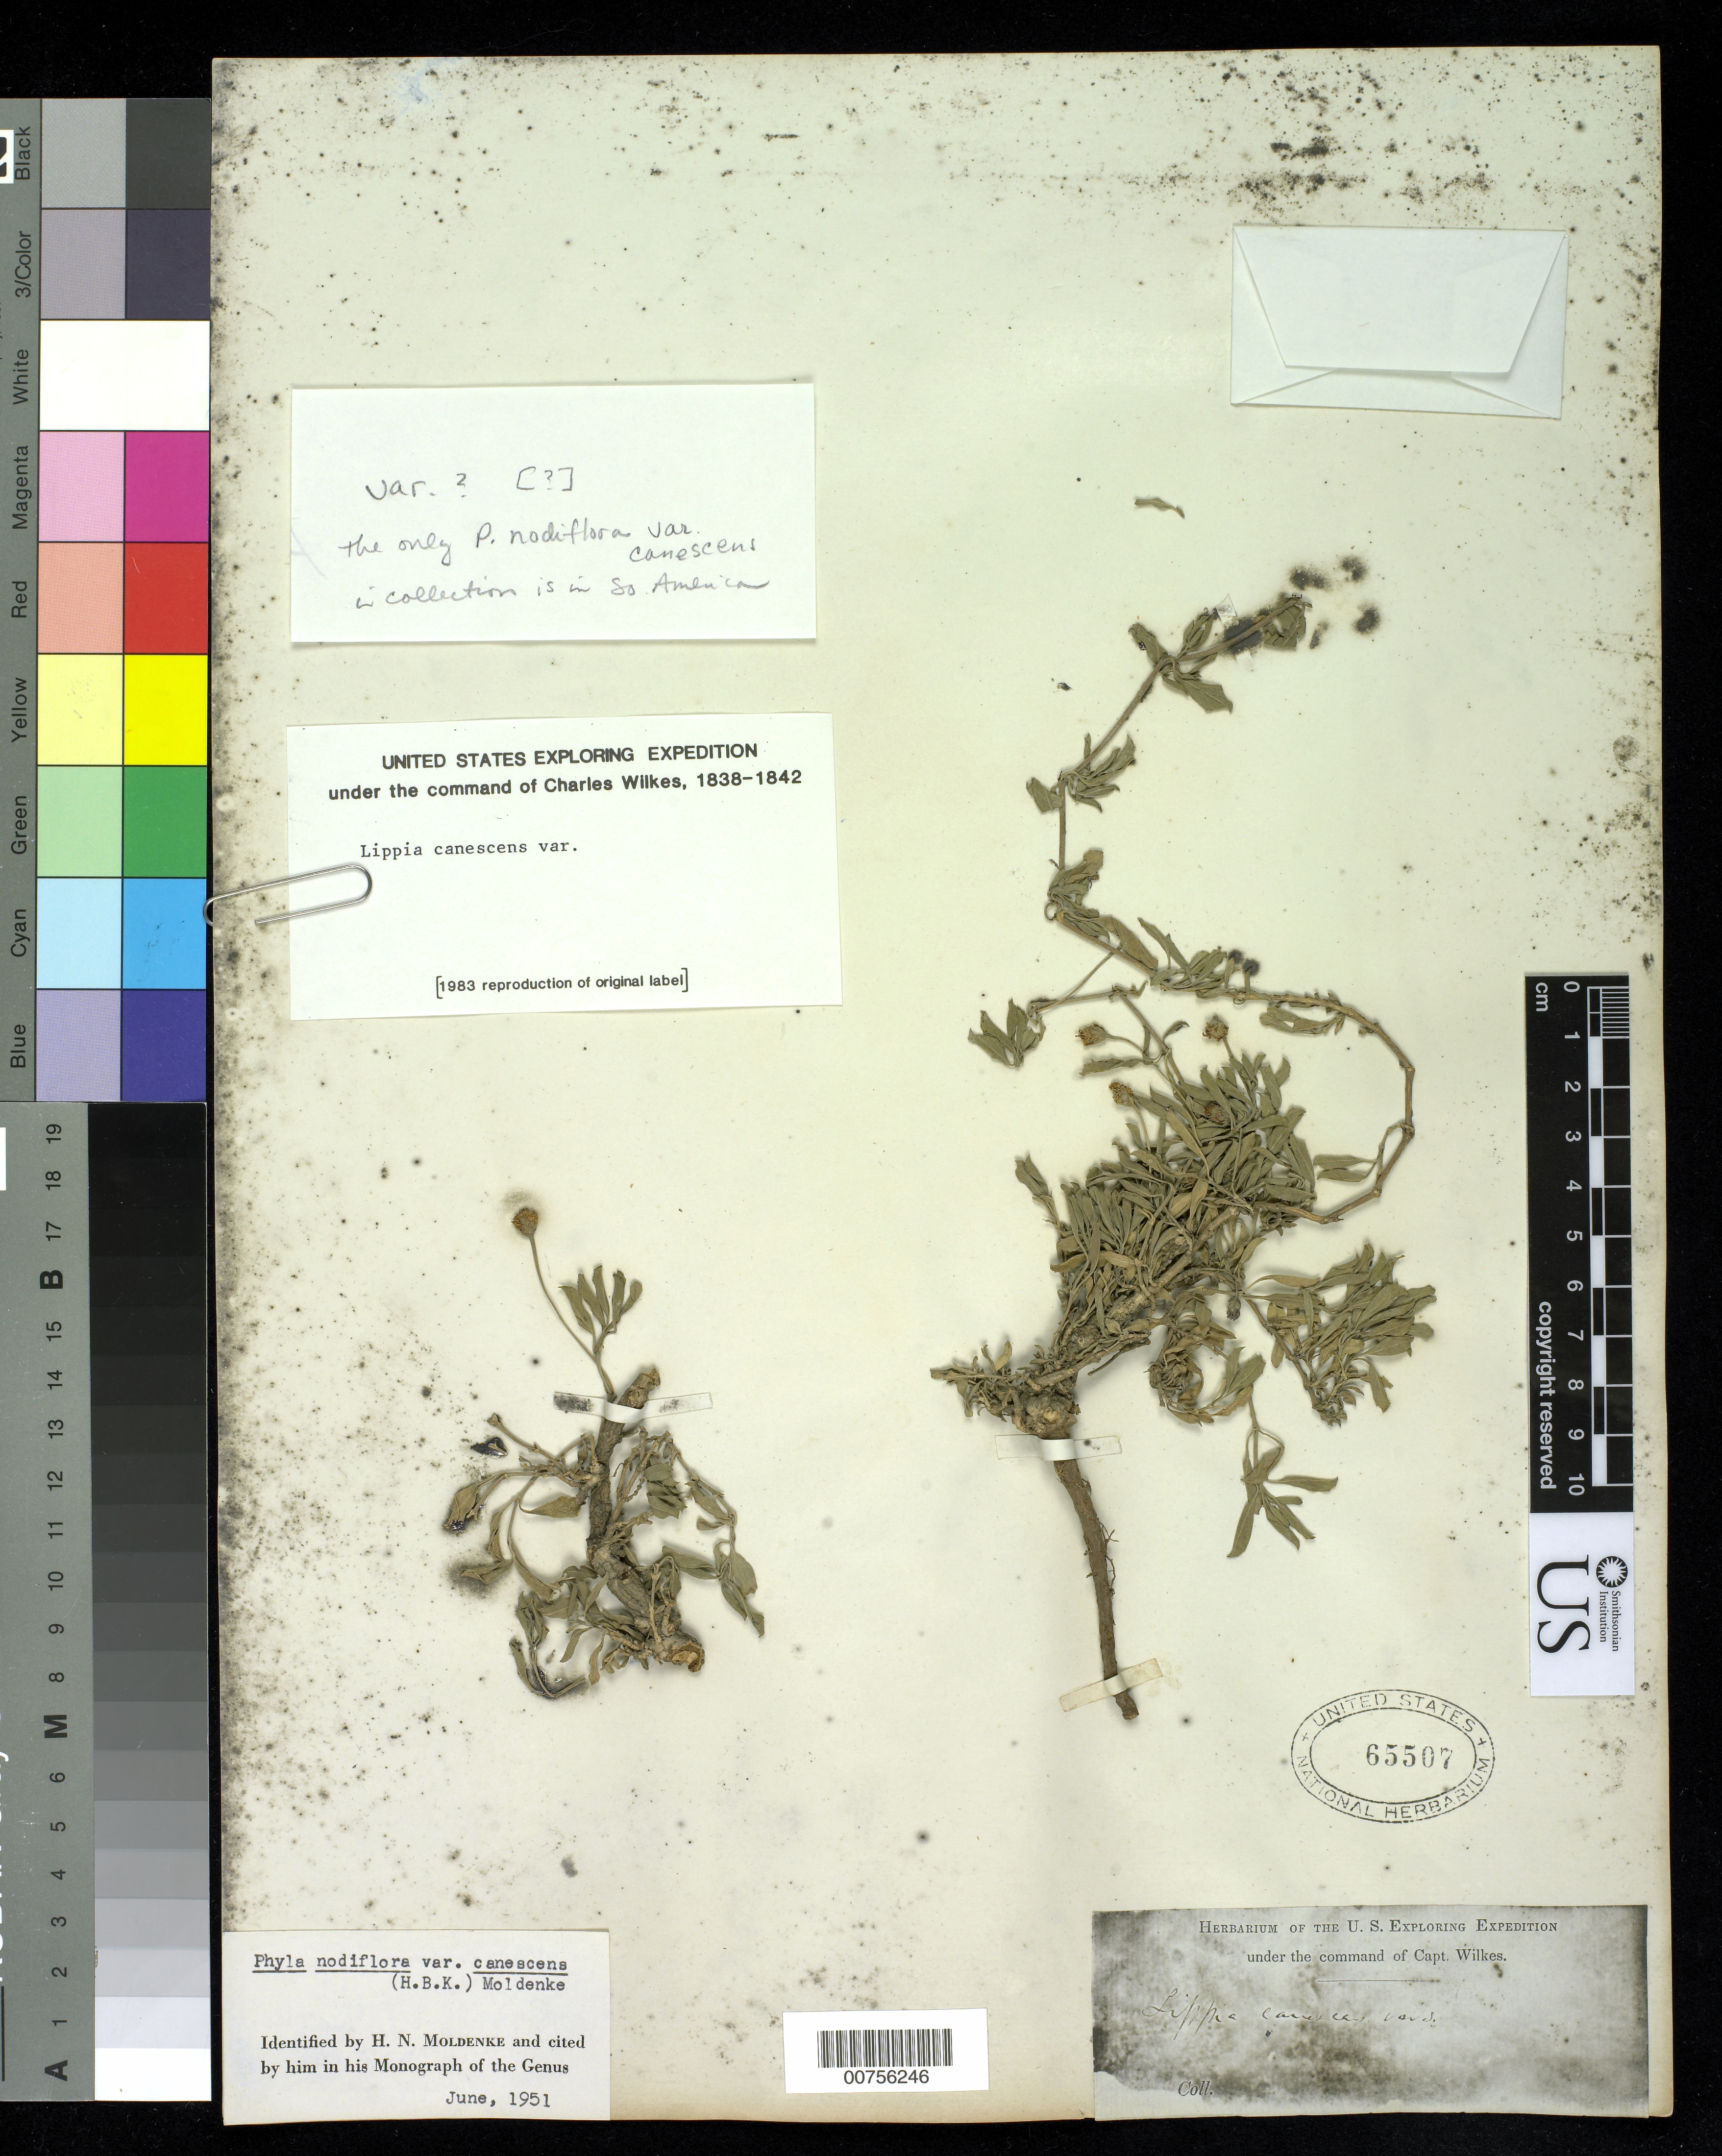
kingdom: Plantae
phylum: Tracheophyta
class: Magnoliopsida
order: Lamiales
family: Verbenaceae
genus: Phyla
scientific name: Phyla nodiflora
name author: (L.) Greene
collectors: Wilkes Explor. Exped.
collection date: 1838/1842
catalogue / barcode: US 65507